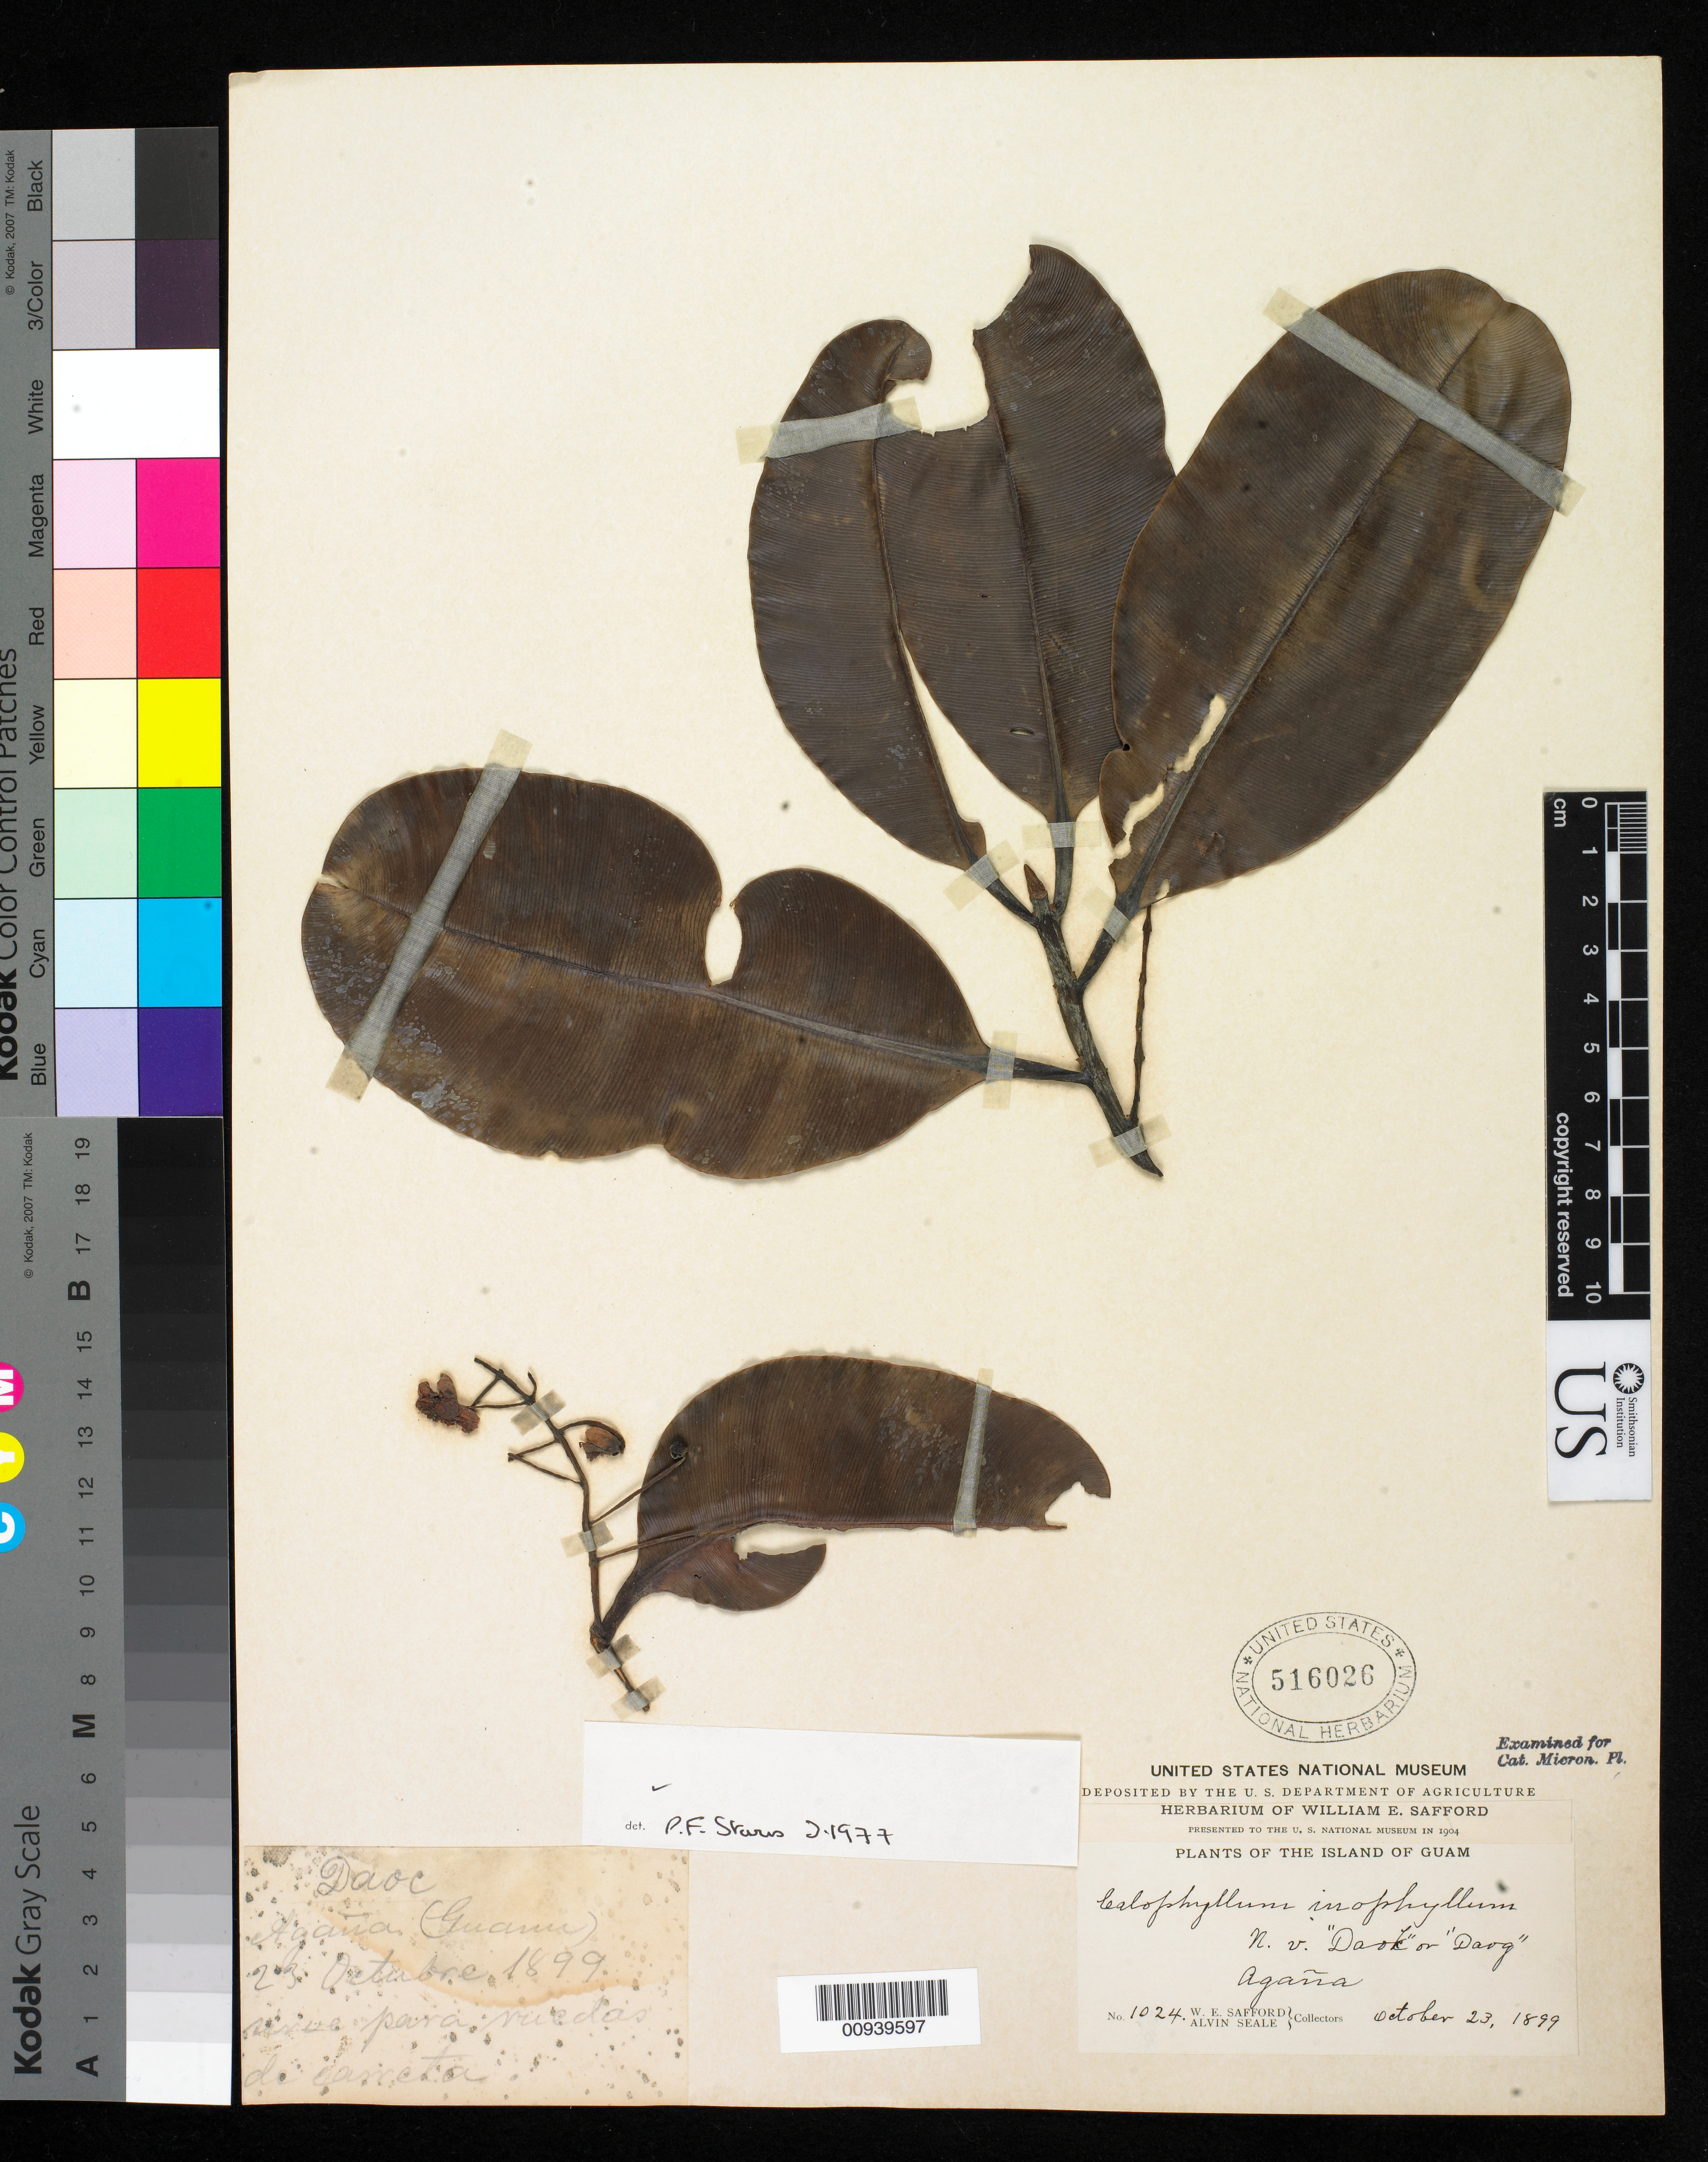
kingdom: Plantae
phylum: Tracheophyta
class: Magnoliopsida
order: Malpighiales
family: Calophyllaceae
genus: Calophyllum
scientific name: Calophyllum inophyllum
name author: L.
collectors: W. E. Safford & A. Seale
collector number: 1024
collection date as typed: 23 Oct 1899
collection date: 1899-10-23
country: Guam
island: Guam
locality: Agana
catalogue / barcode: US 516026